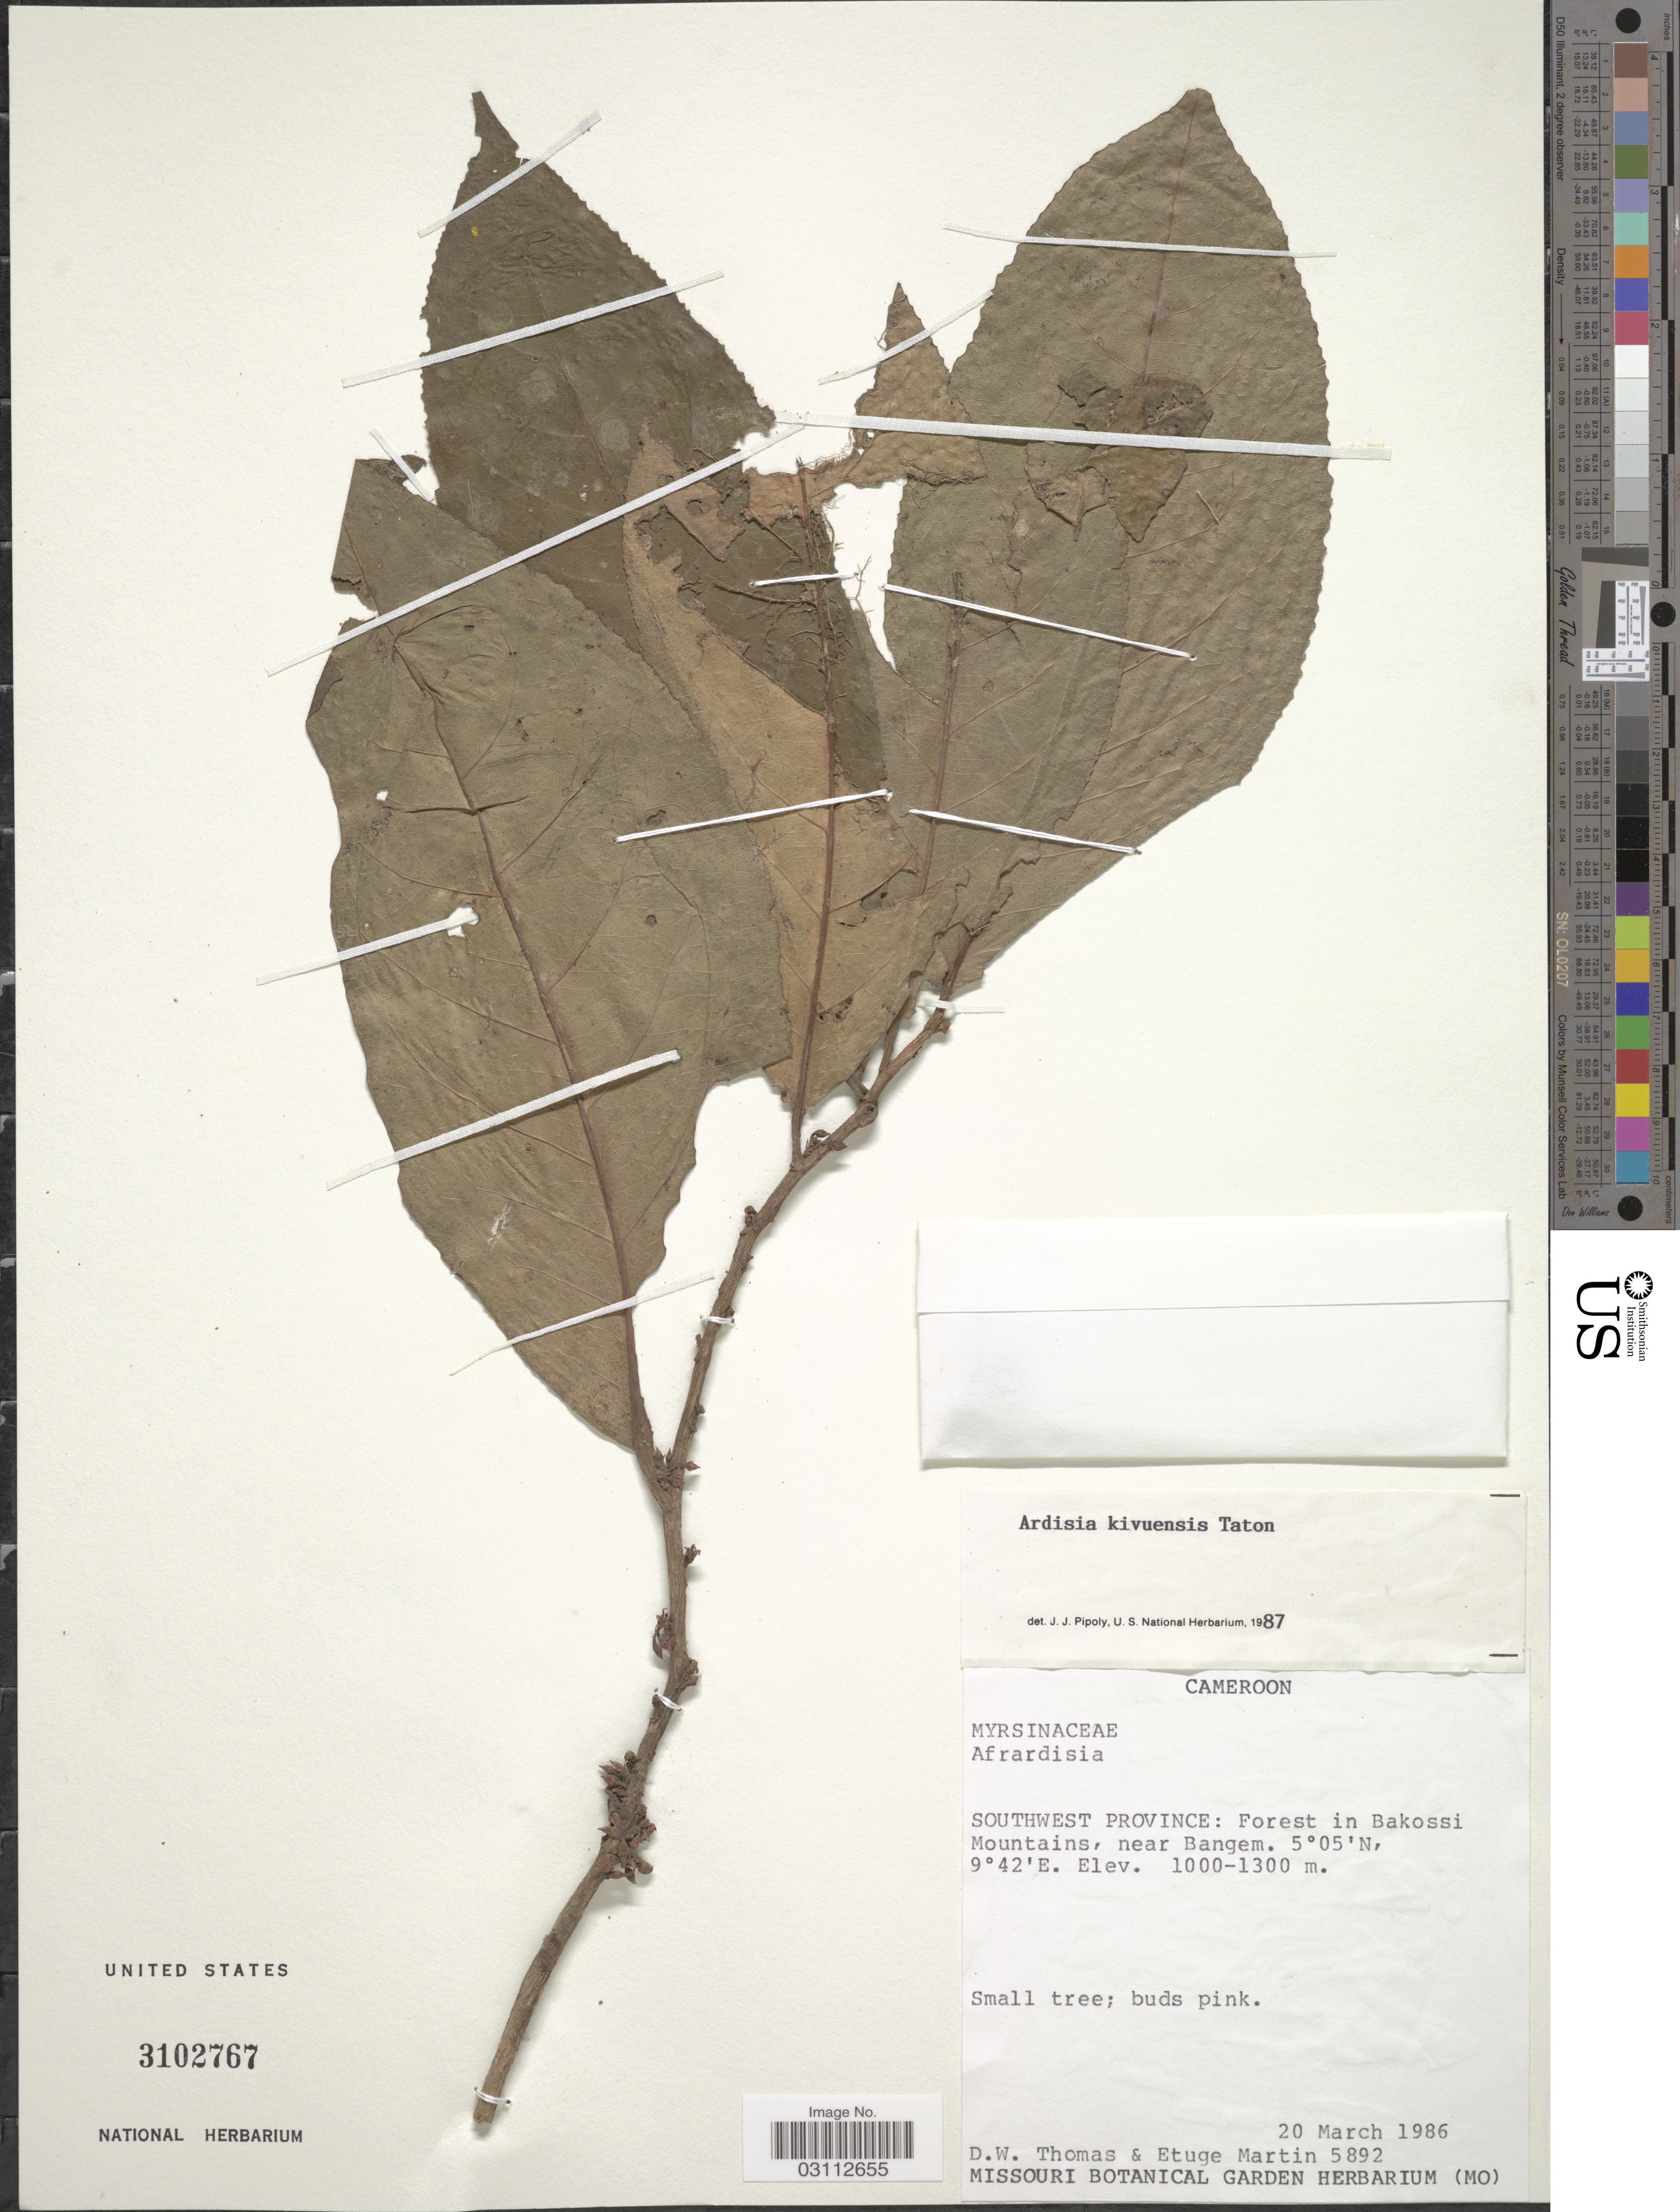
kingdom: Plantae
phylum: Tracheophyta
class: Magnoliopsida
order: Ericales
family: Primulaceae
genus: Ardisia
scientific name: Ardisia kivuensis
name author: Taton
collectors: D. W. Thomas & E. Martin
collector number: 5892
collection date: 1986-03-20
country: Cameroon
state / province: Sud-Ouest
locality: Southwest Province: Forest in Bakossi Mountains, near Bangem.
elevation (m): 1000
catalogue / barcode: US 3102767